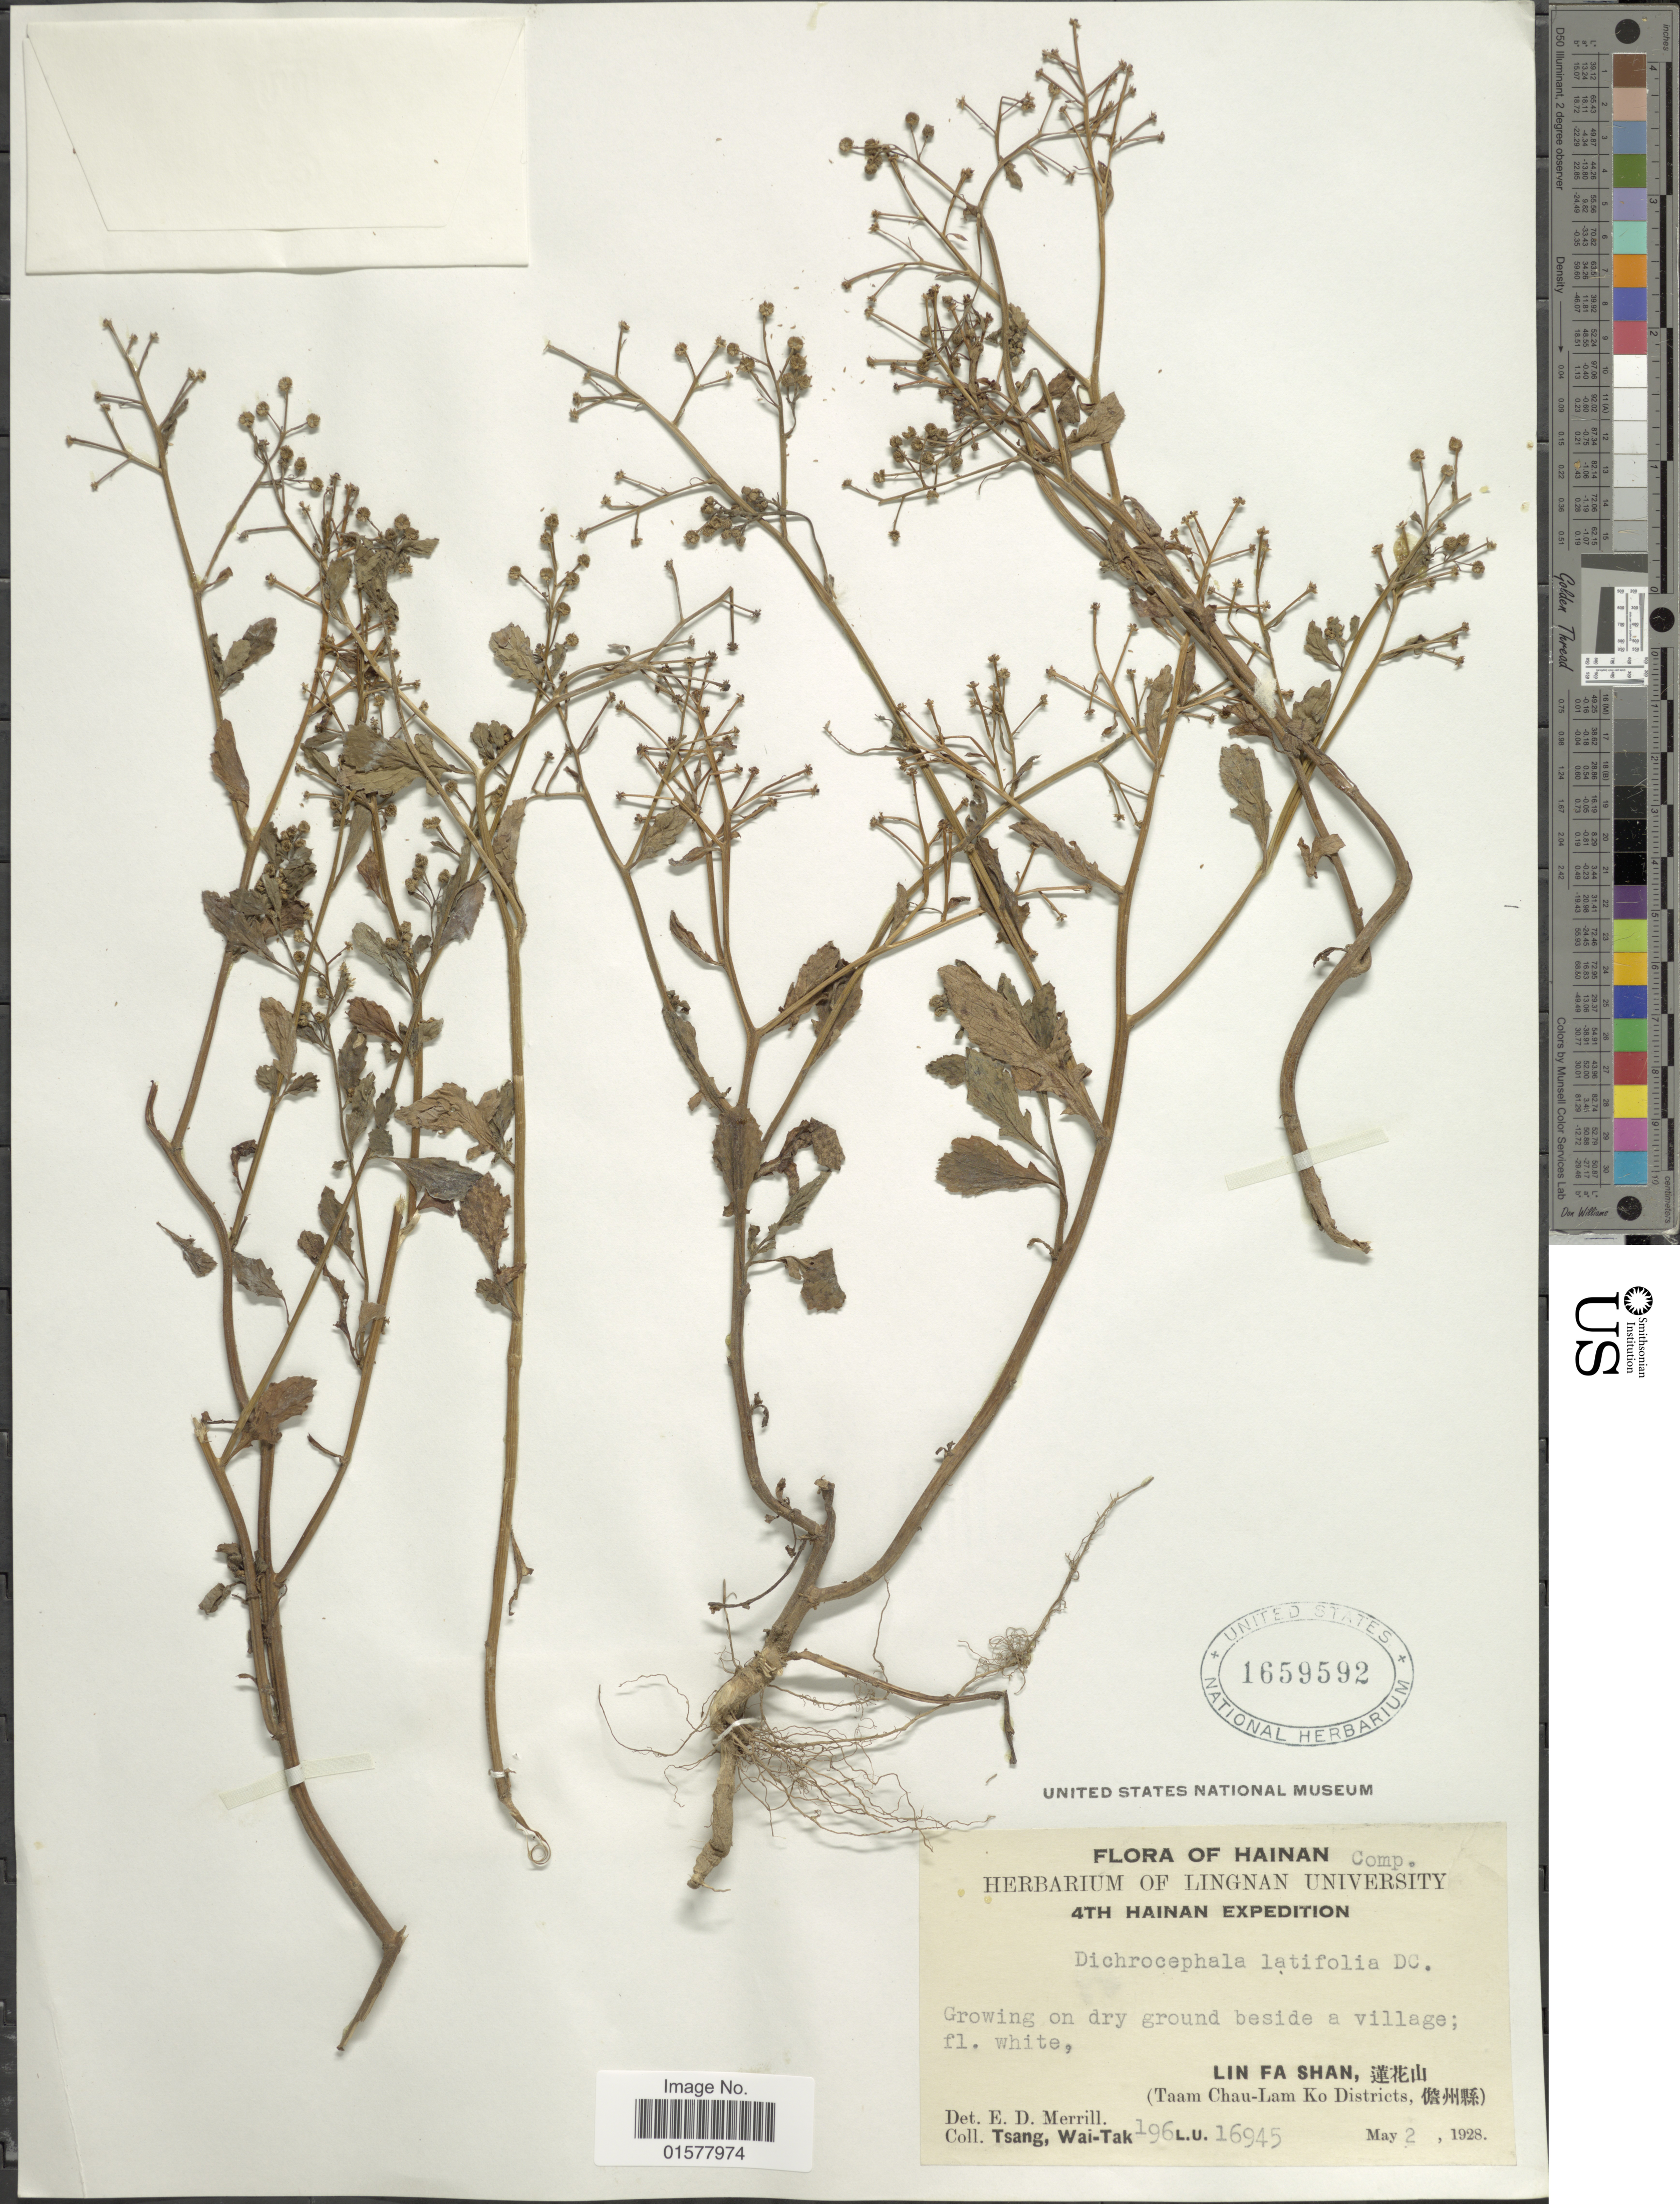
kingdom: Plantae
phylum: Tracheophyta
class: Magnoliopsida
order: Asterales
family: Asteraceae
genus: Dichrocephala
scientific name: Dichrocephala integrifolia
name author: (L. f.) Kuntze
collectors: W. T. Tsang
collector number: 196 L.U. 16945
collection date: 1928-05-02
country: China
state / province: Hainan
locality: Lin Fa Shan (Taam Chau-Lam Ko Districts)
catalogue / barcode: US 1659592